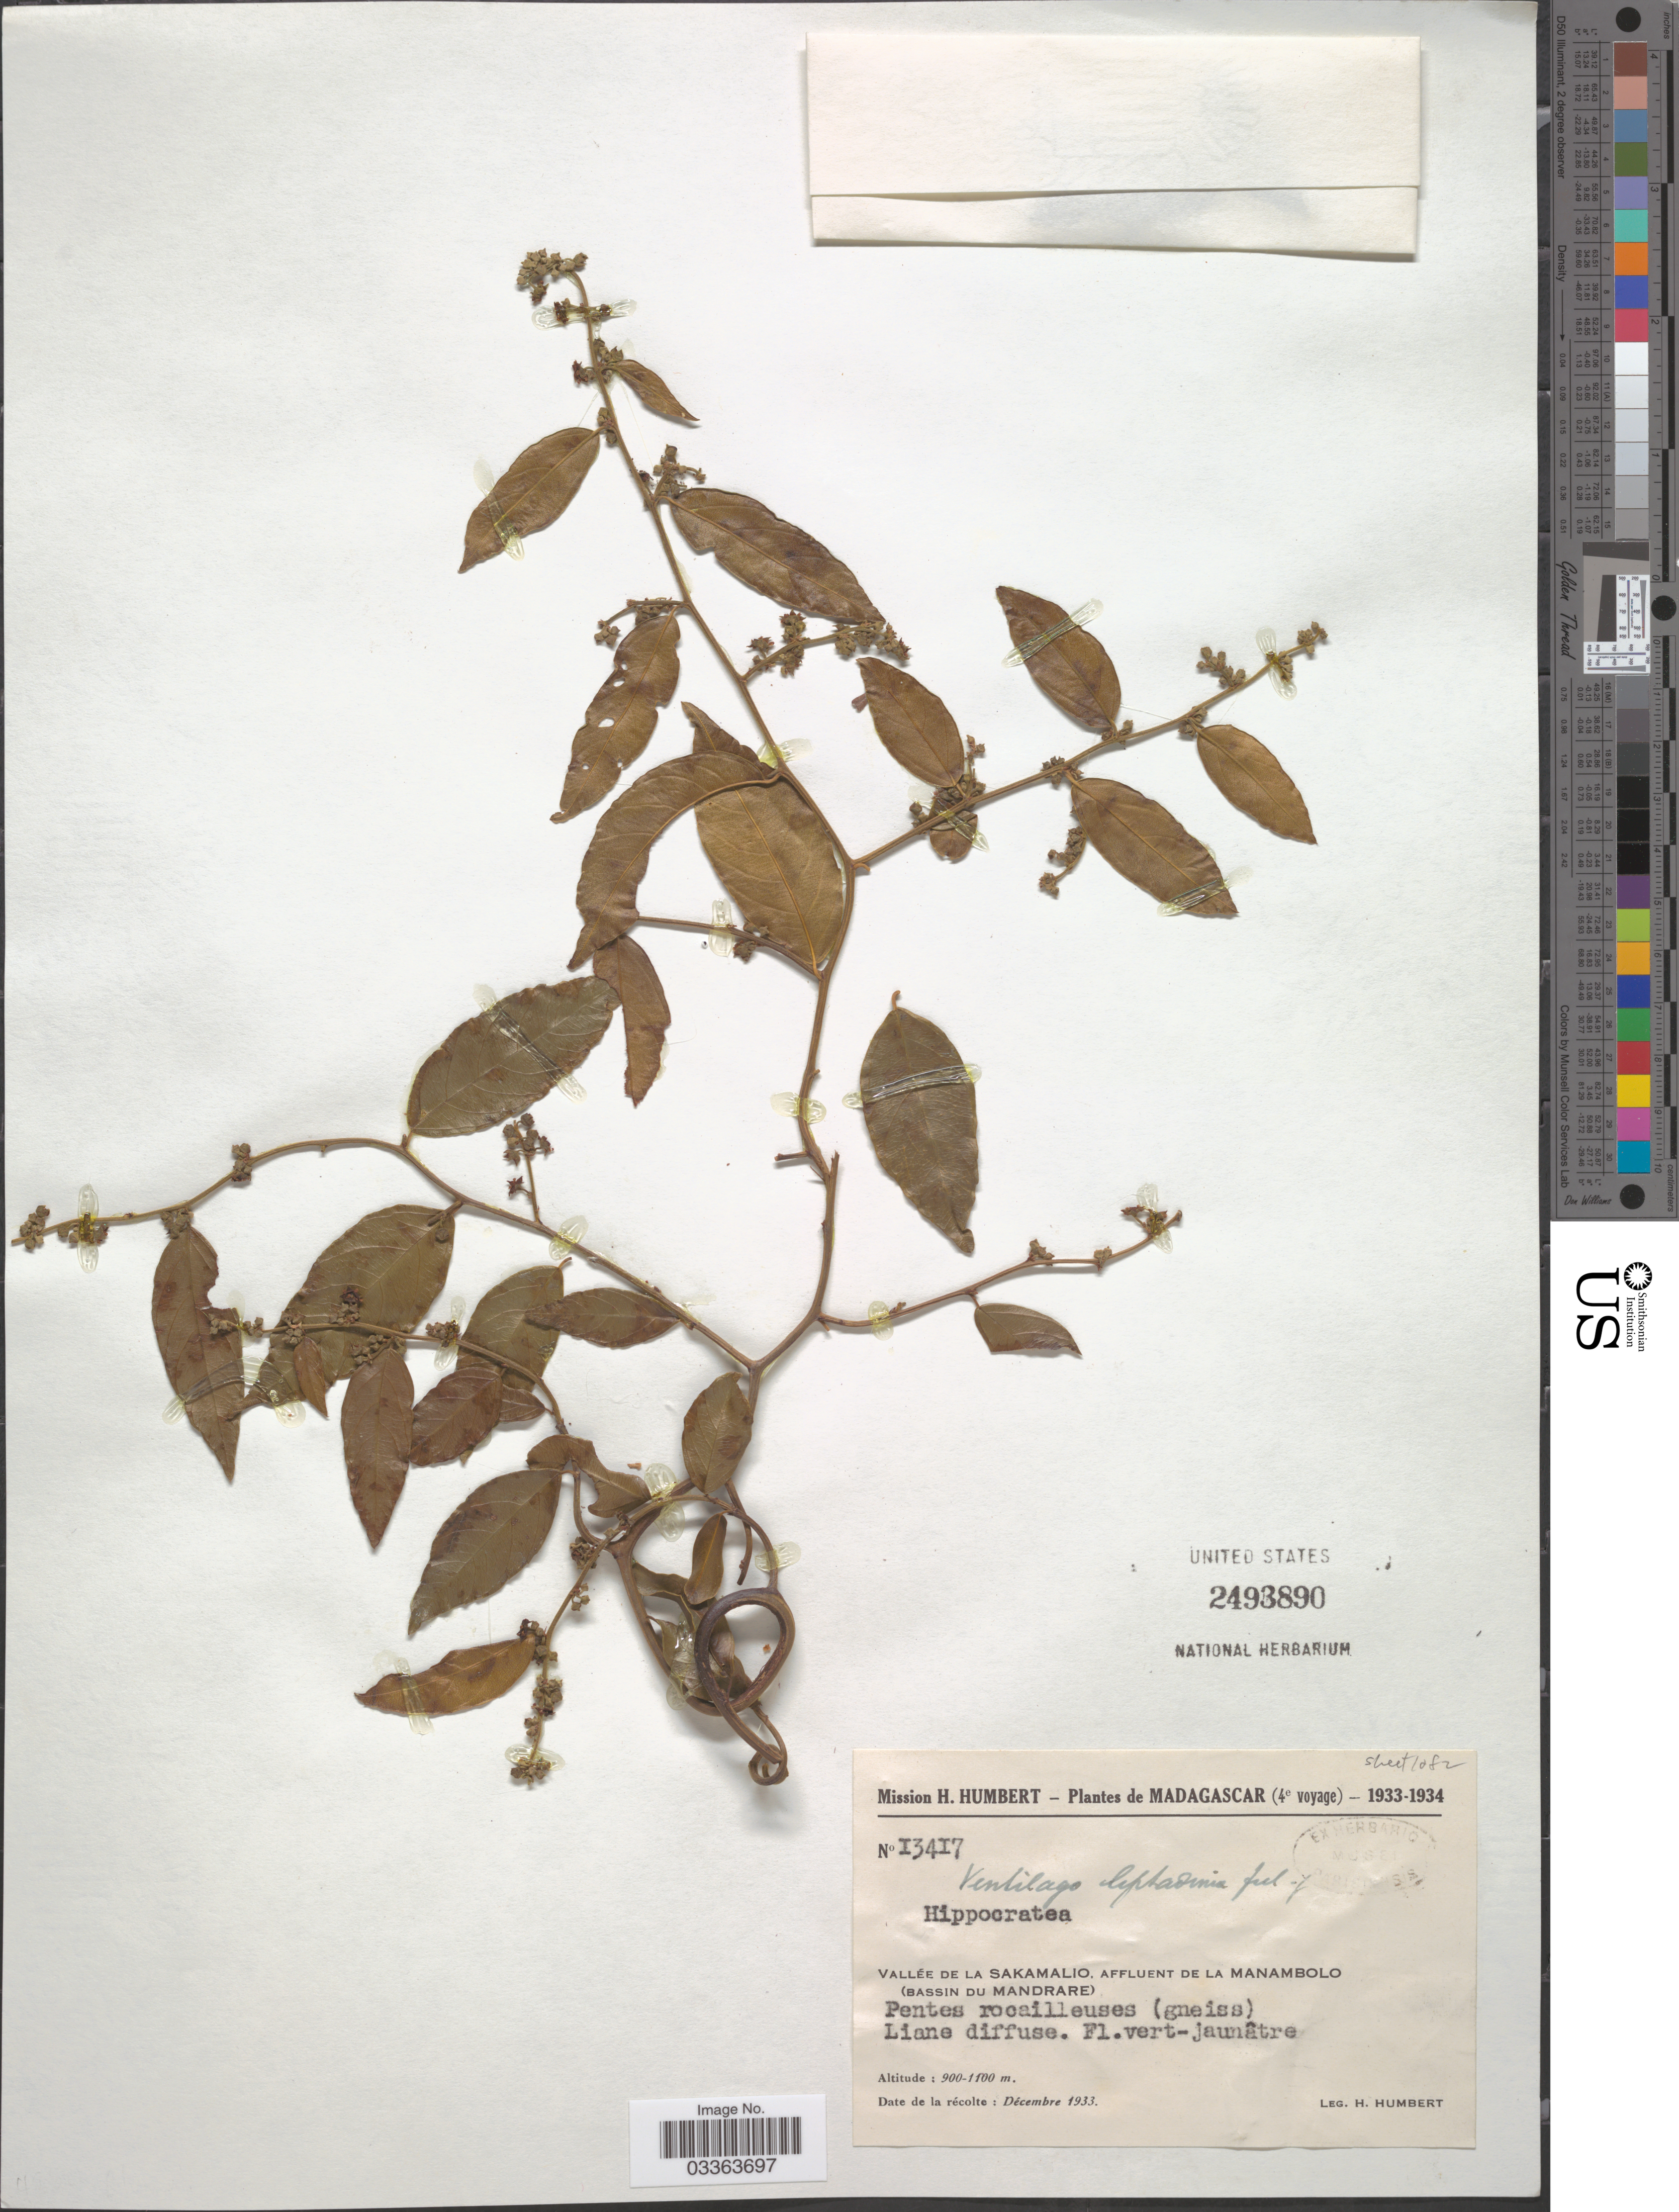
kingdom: Plantae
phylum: Tracheophyta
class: Magnoliopsida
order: Rosales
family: Rhamnaceae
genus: Ventilago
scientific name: Ventilago leptadenia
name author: Tul.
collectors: H. Humbert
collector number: I34I7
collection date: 1933-12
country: Madagascar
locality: Vallée de la Sakamalio. Affluent de la Manambolo (Bassin du Mandrare).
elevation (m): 900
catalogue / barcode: US 2493890